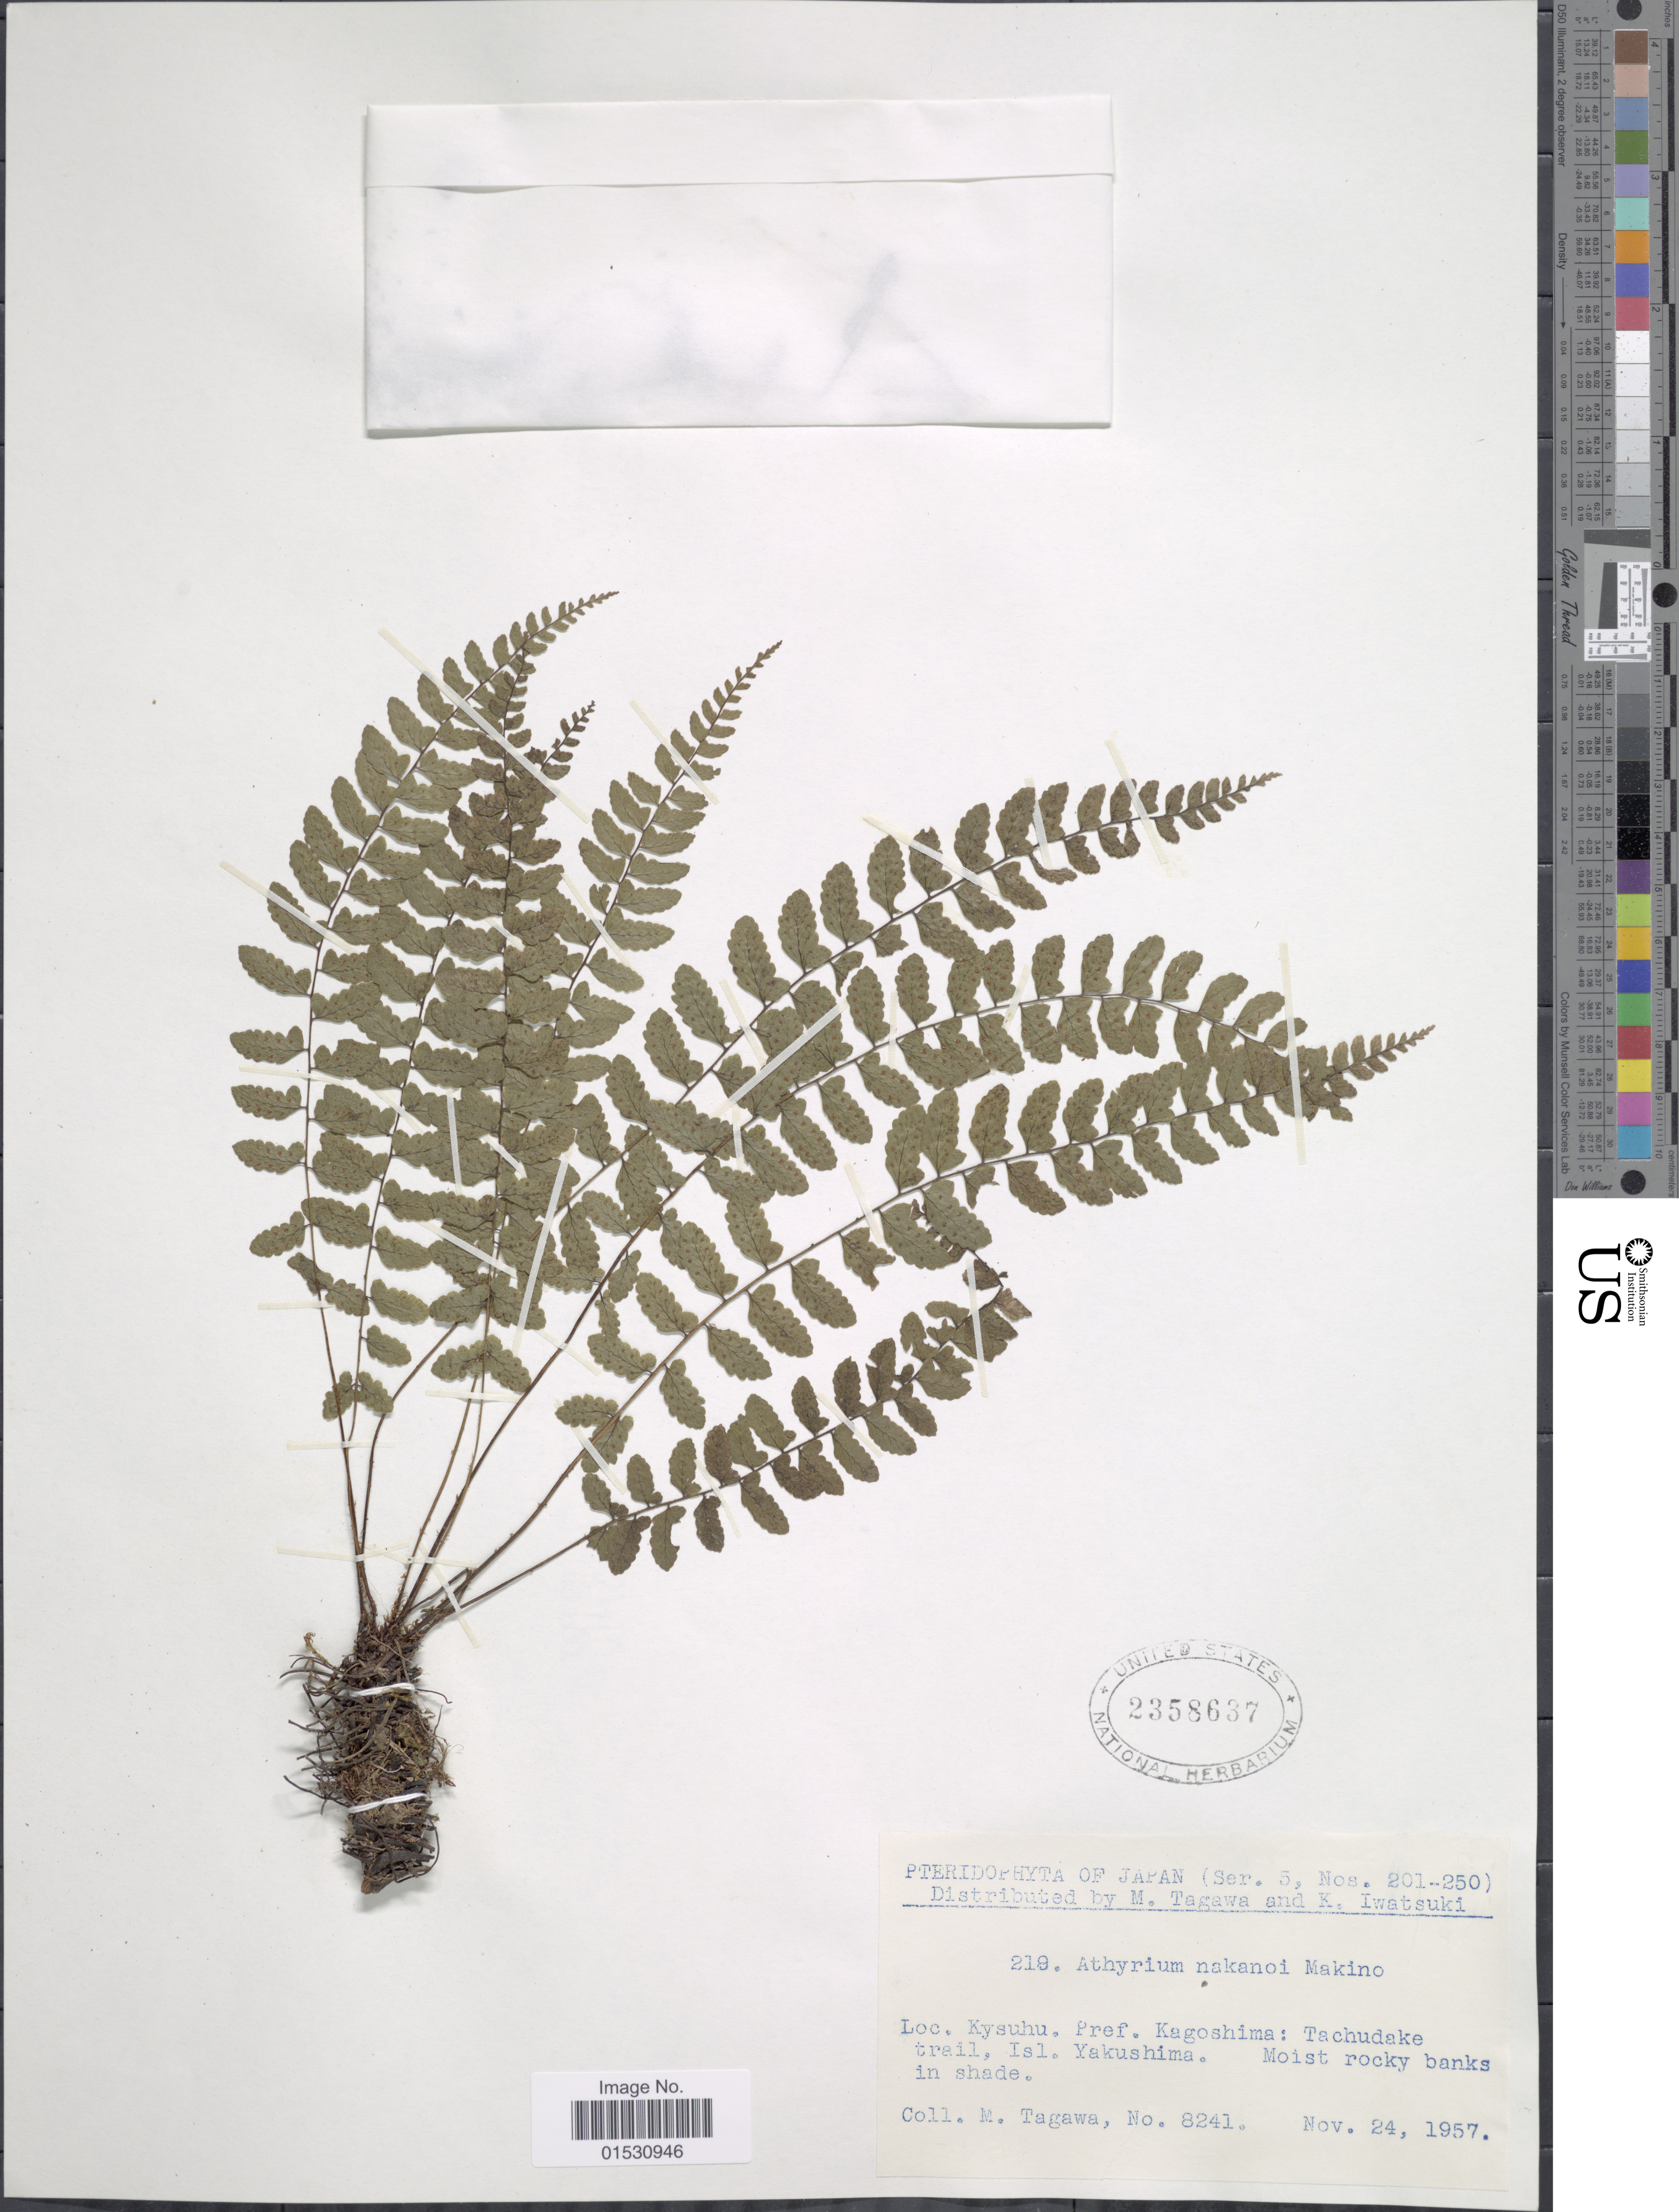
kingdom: Plantae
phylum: Tracheophyta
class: Polypodiopsida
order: Polypodiales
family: Athyriaceae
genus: Athyrium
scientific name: Athyrium nakanoi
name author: Makino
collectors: M. Tagawa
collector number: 8241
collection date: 1957-11-24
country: Japan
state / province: Kagosima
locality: Kyushu. Pref. Kagoshima: Tachudake trail, Isl. Yakushima.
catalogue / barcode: US 2358637